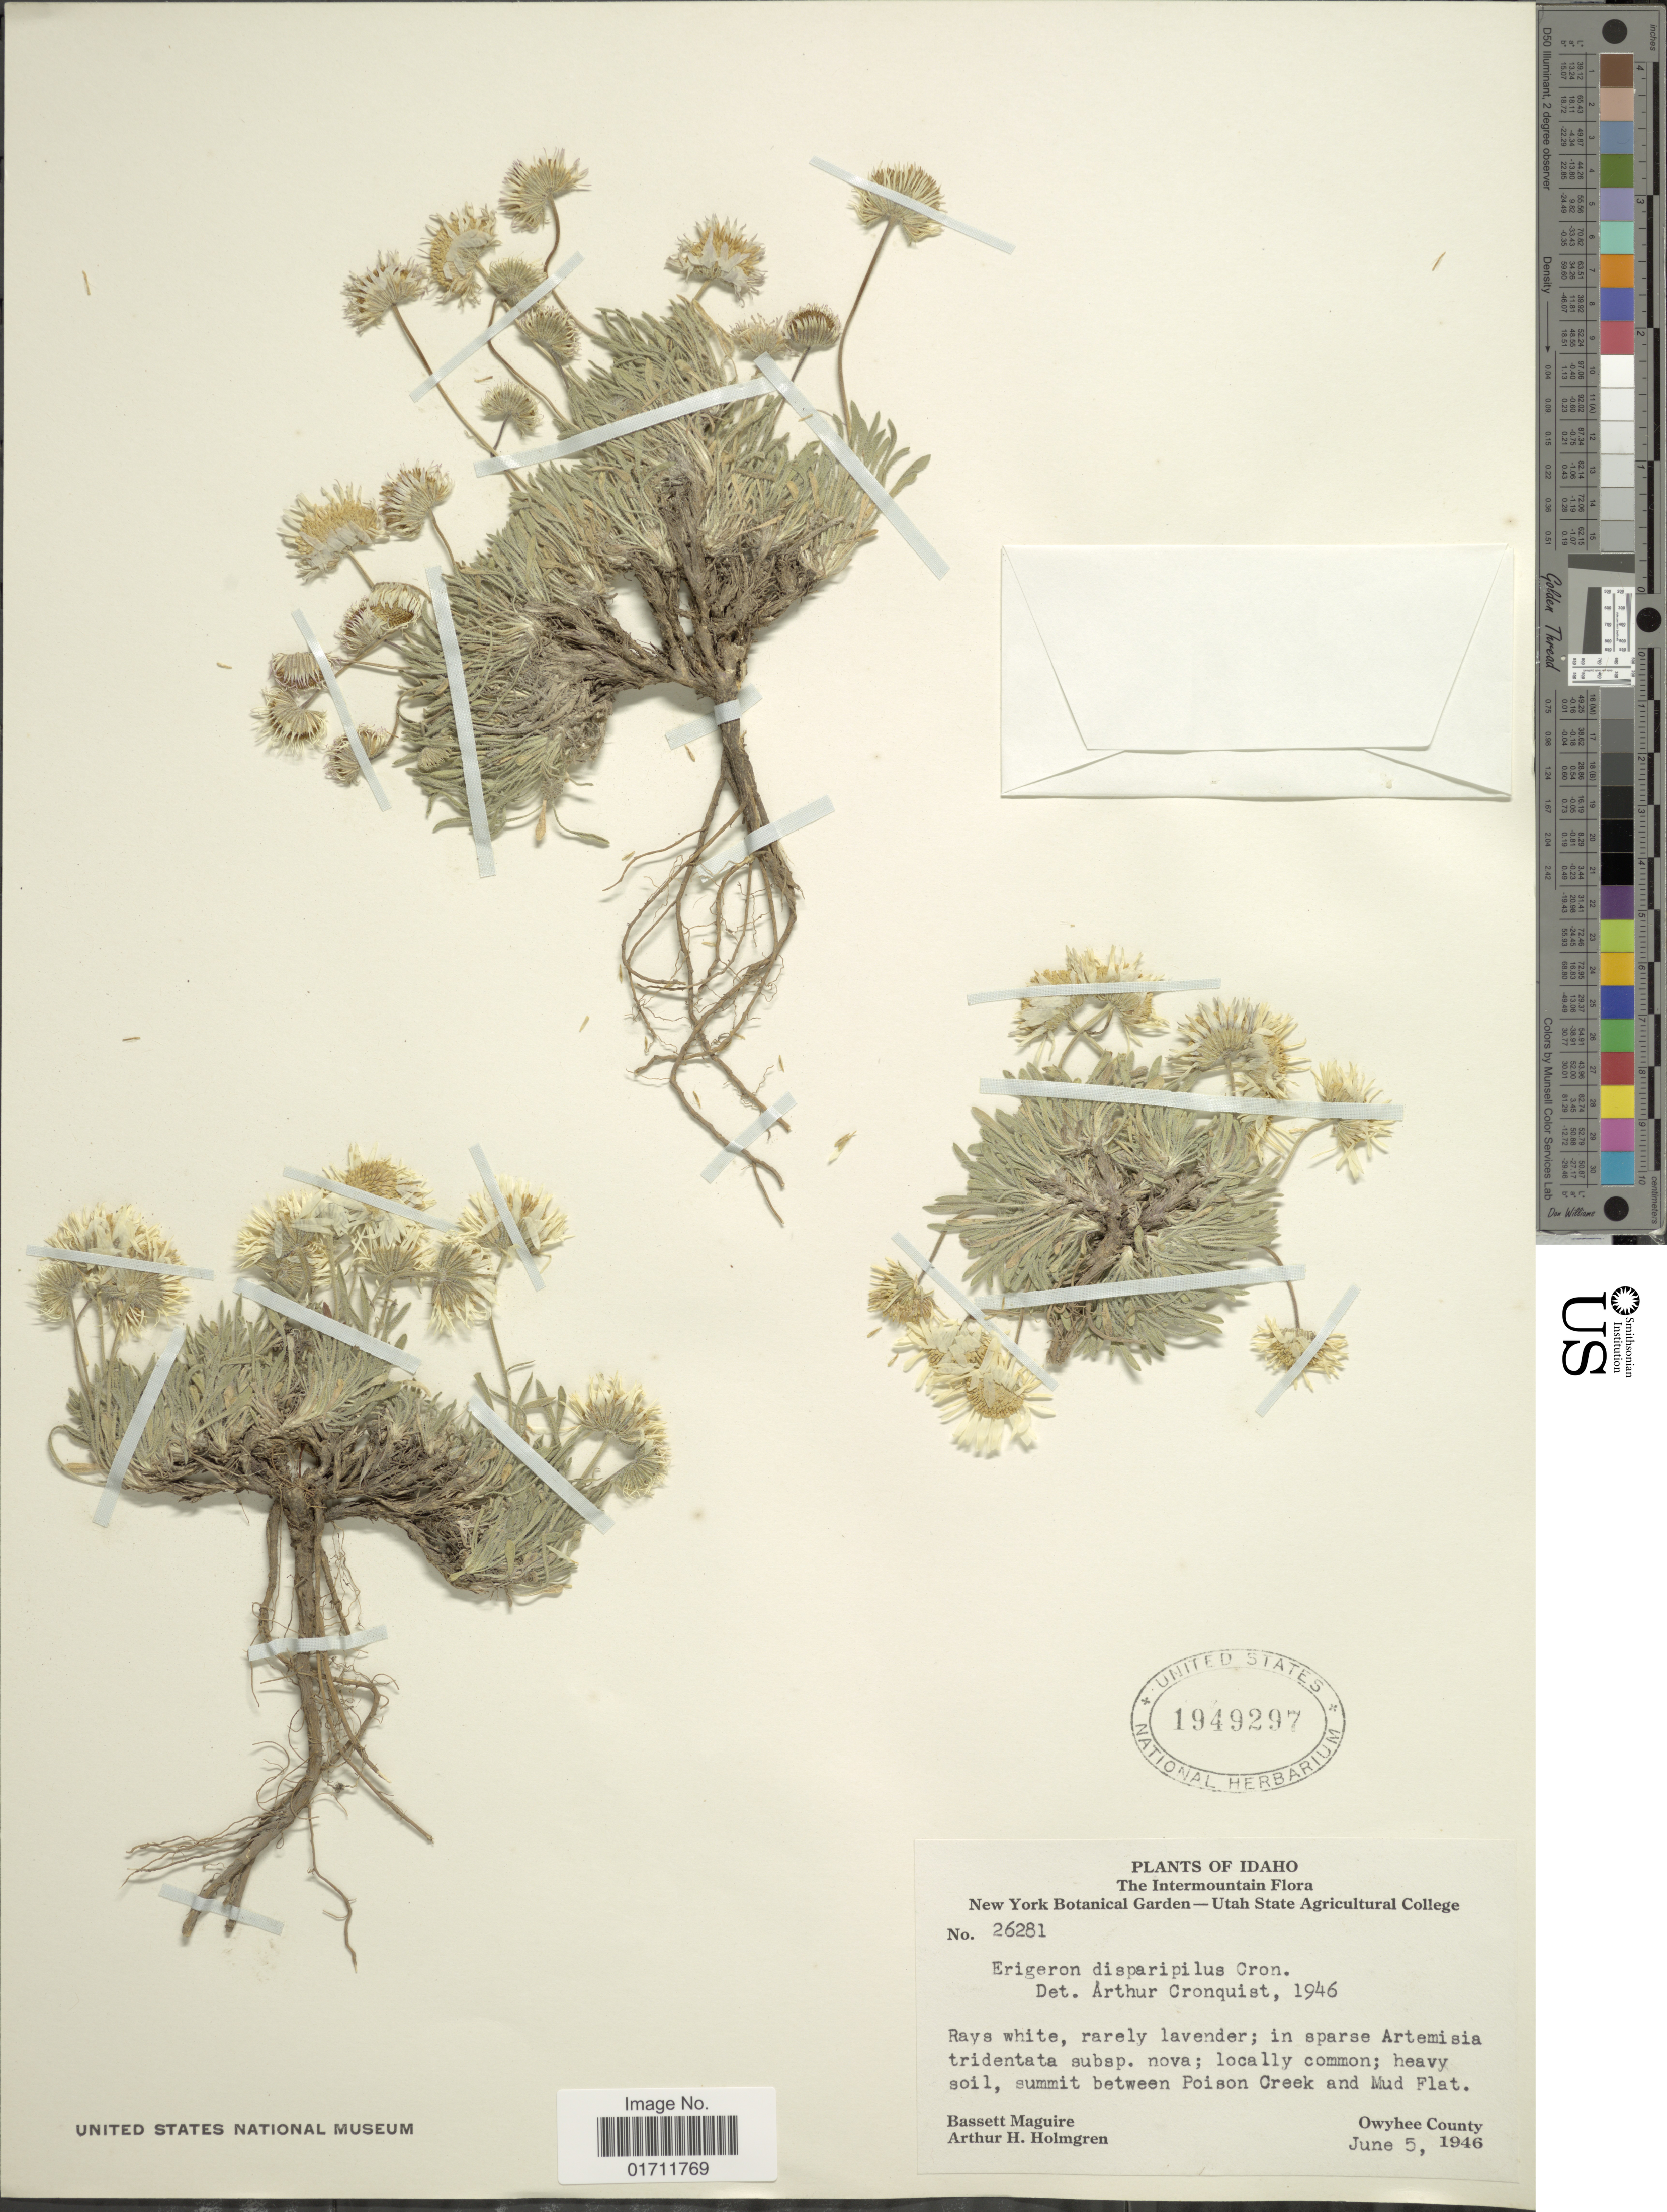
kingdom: Plantae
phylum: Tracheophyta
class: Magnoliopsida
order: Asterales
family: Asteraceae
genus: Erigeron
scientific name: Erigeron disparipilus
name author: Cronq.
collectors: B. Maguire & A. H. Holmgren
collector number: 26281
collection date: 1946-06-05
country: United States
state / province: Idaho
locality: The Intermountain, locally common; heavy soil, summit between Poison Creek and Mud Flat, Owyhee County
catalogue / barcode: US 1949297